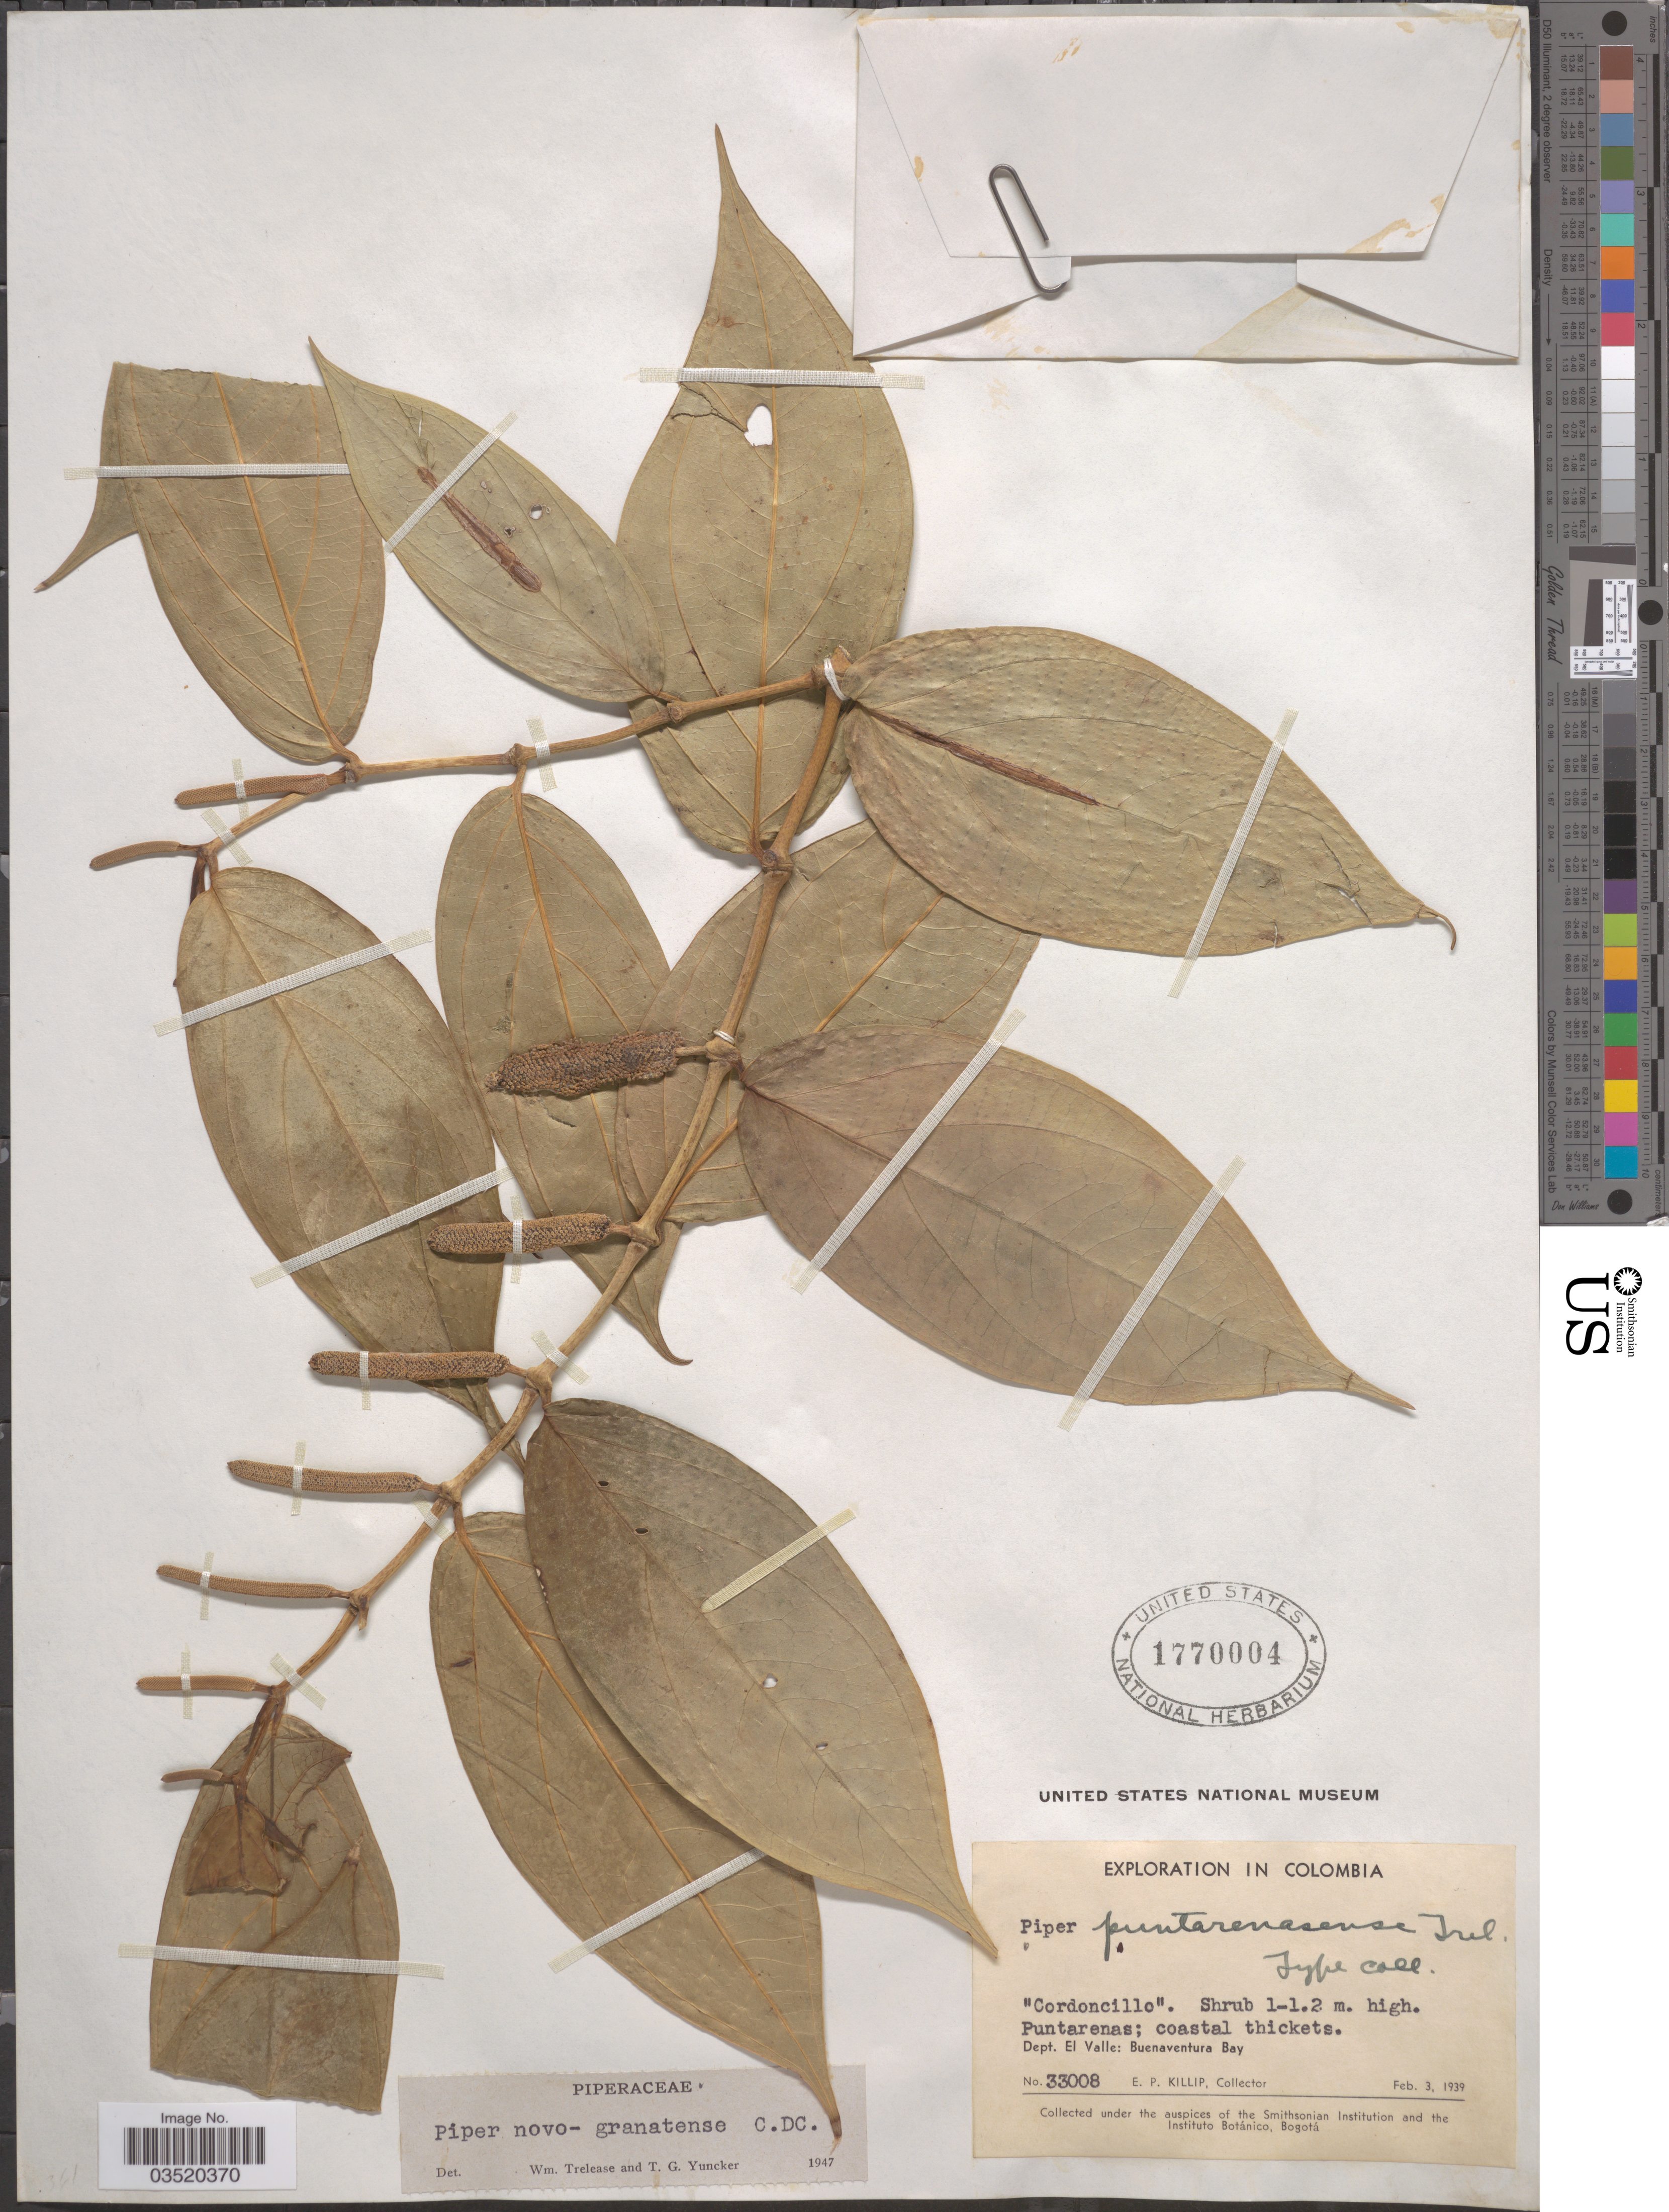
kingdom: Plantae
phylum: Tracheophyta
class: Magnoliopsida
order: Piperales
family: Piperaceae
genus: Piper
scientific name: Piper novo-granatense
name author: C. DC.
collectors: E. P. Killip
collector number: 33008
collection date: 1939-02-03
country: Colombia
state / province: Valle del Cauca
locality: Puntarenas. Dept. El Valle: Buenaventura Bay.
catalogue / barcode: US 1770004